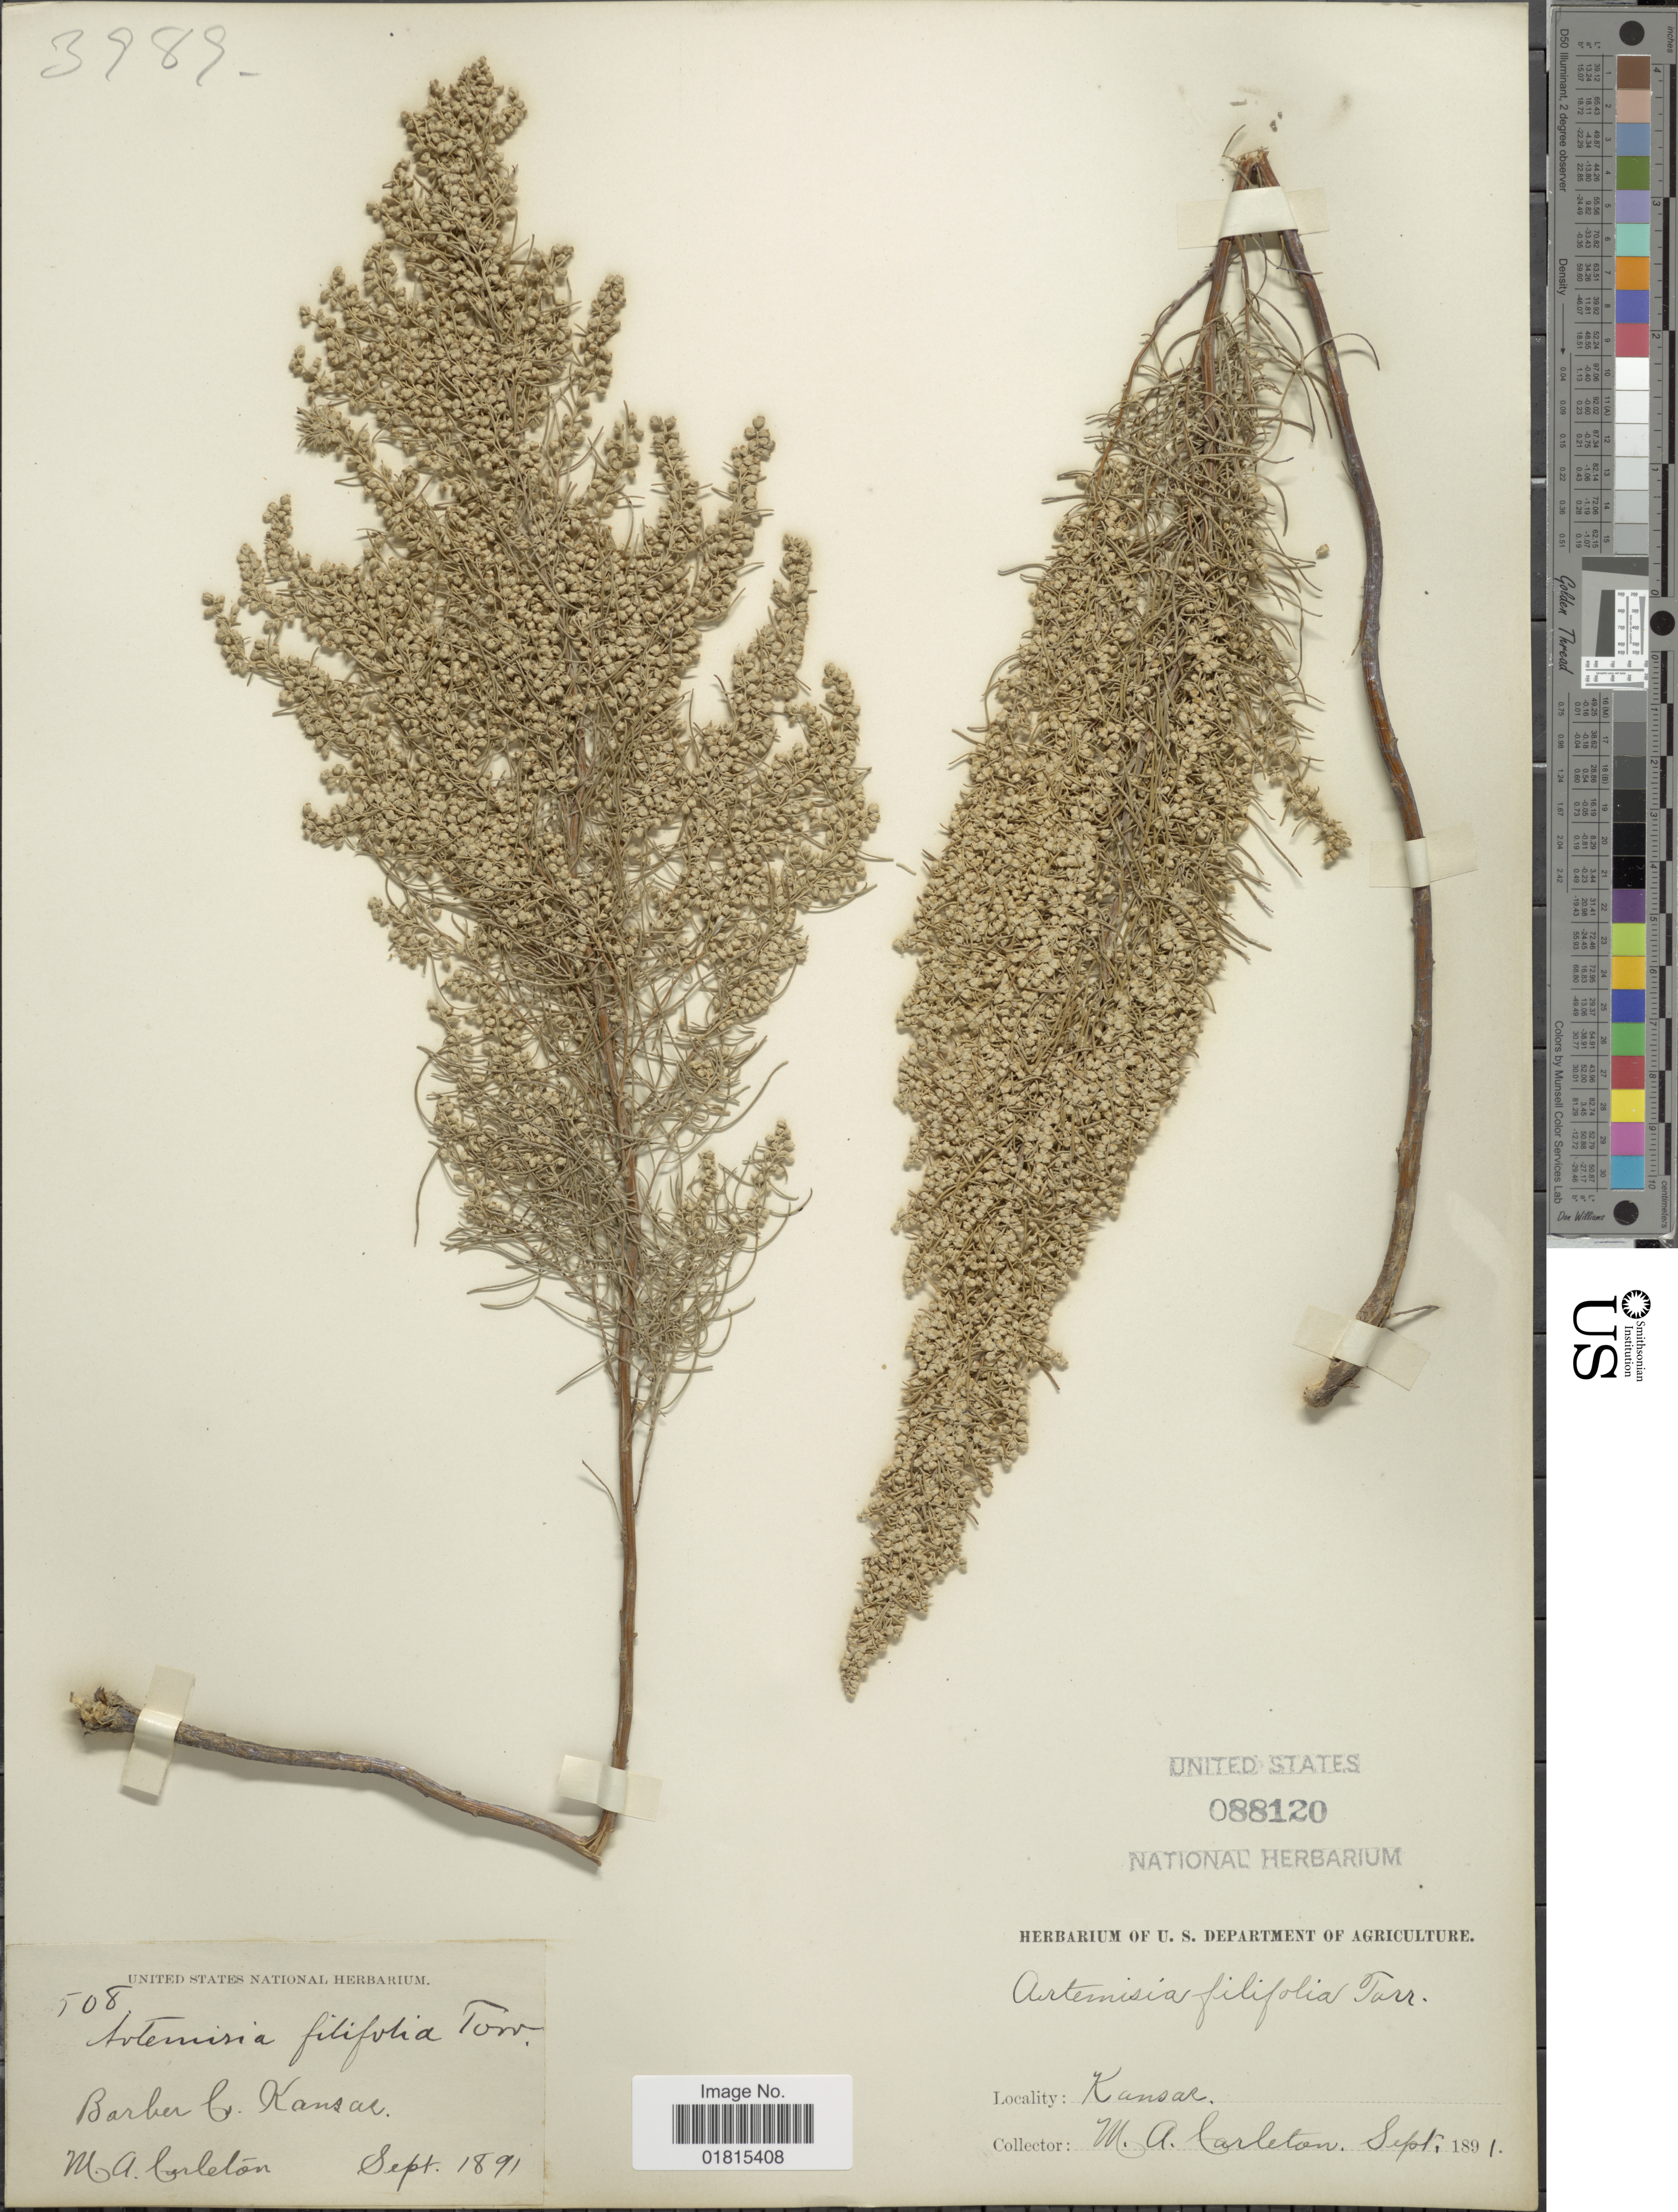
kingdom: Plantae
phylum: Tracheophyta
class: Magnoliopsida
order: Asterales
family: Asteraceae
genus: Artemisia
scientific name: Artemisia filifolia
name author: Torr.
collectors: M. A. Carleton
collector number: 508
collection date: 1891-09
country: United States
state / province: Kansas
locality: Barber Co. Kansas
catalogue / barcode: US 88120